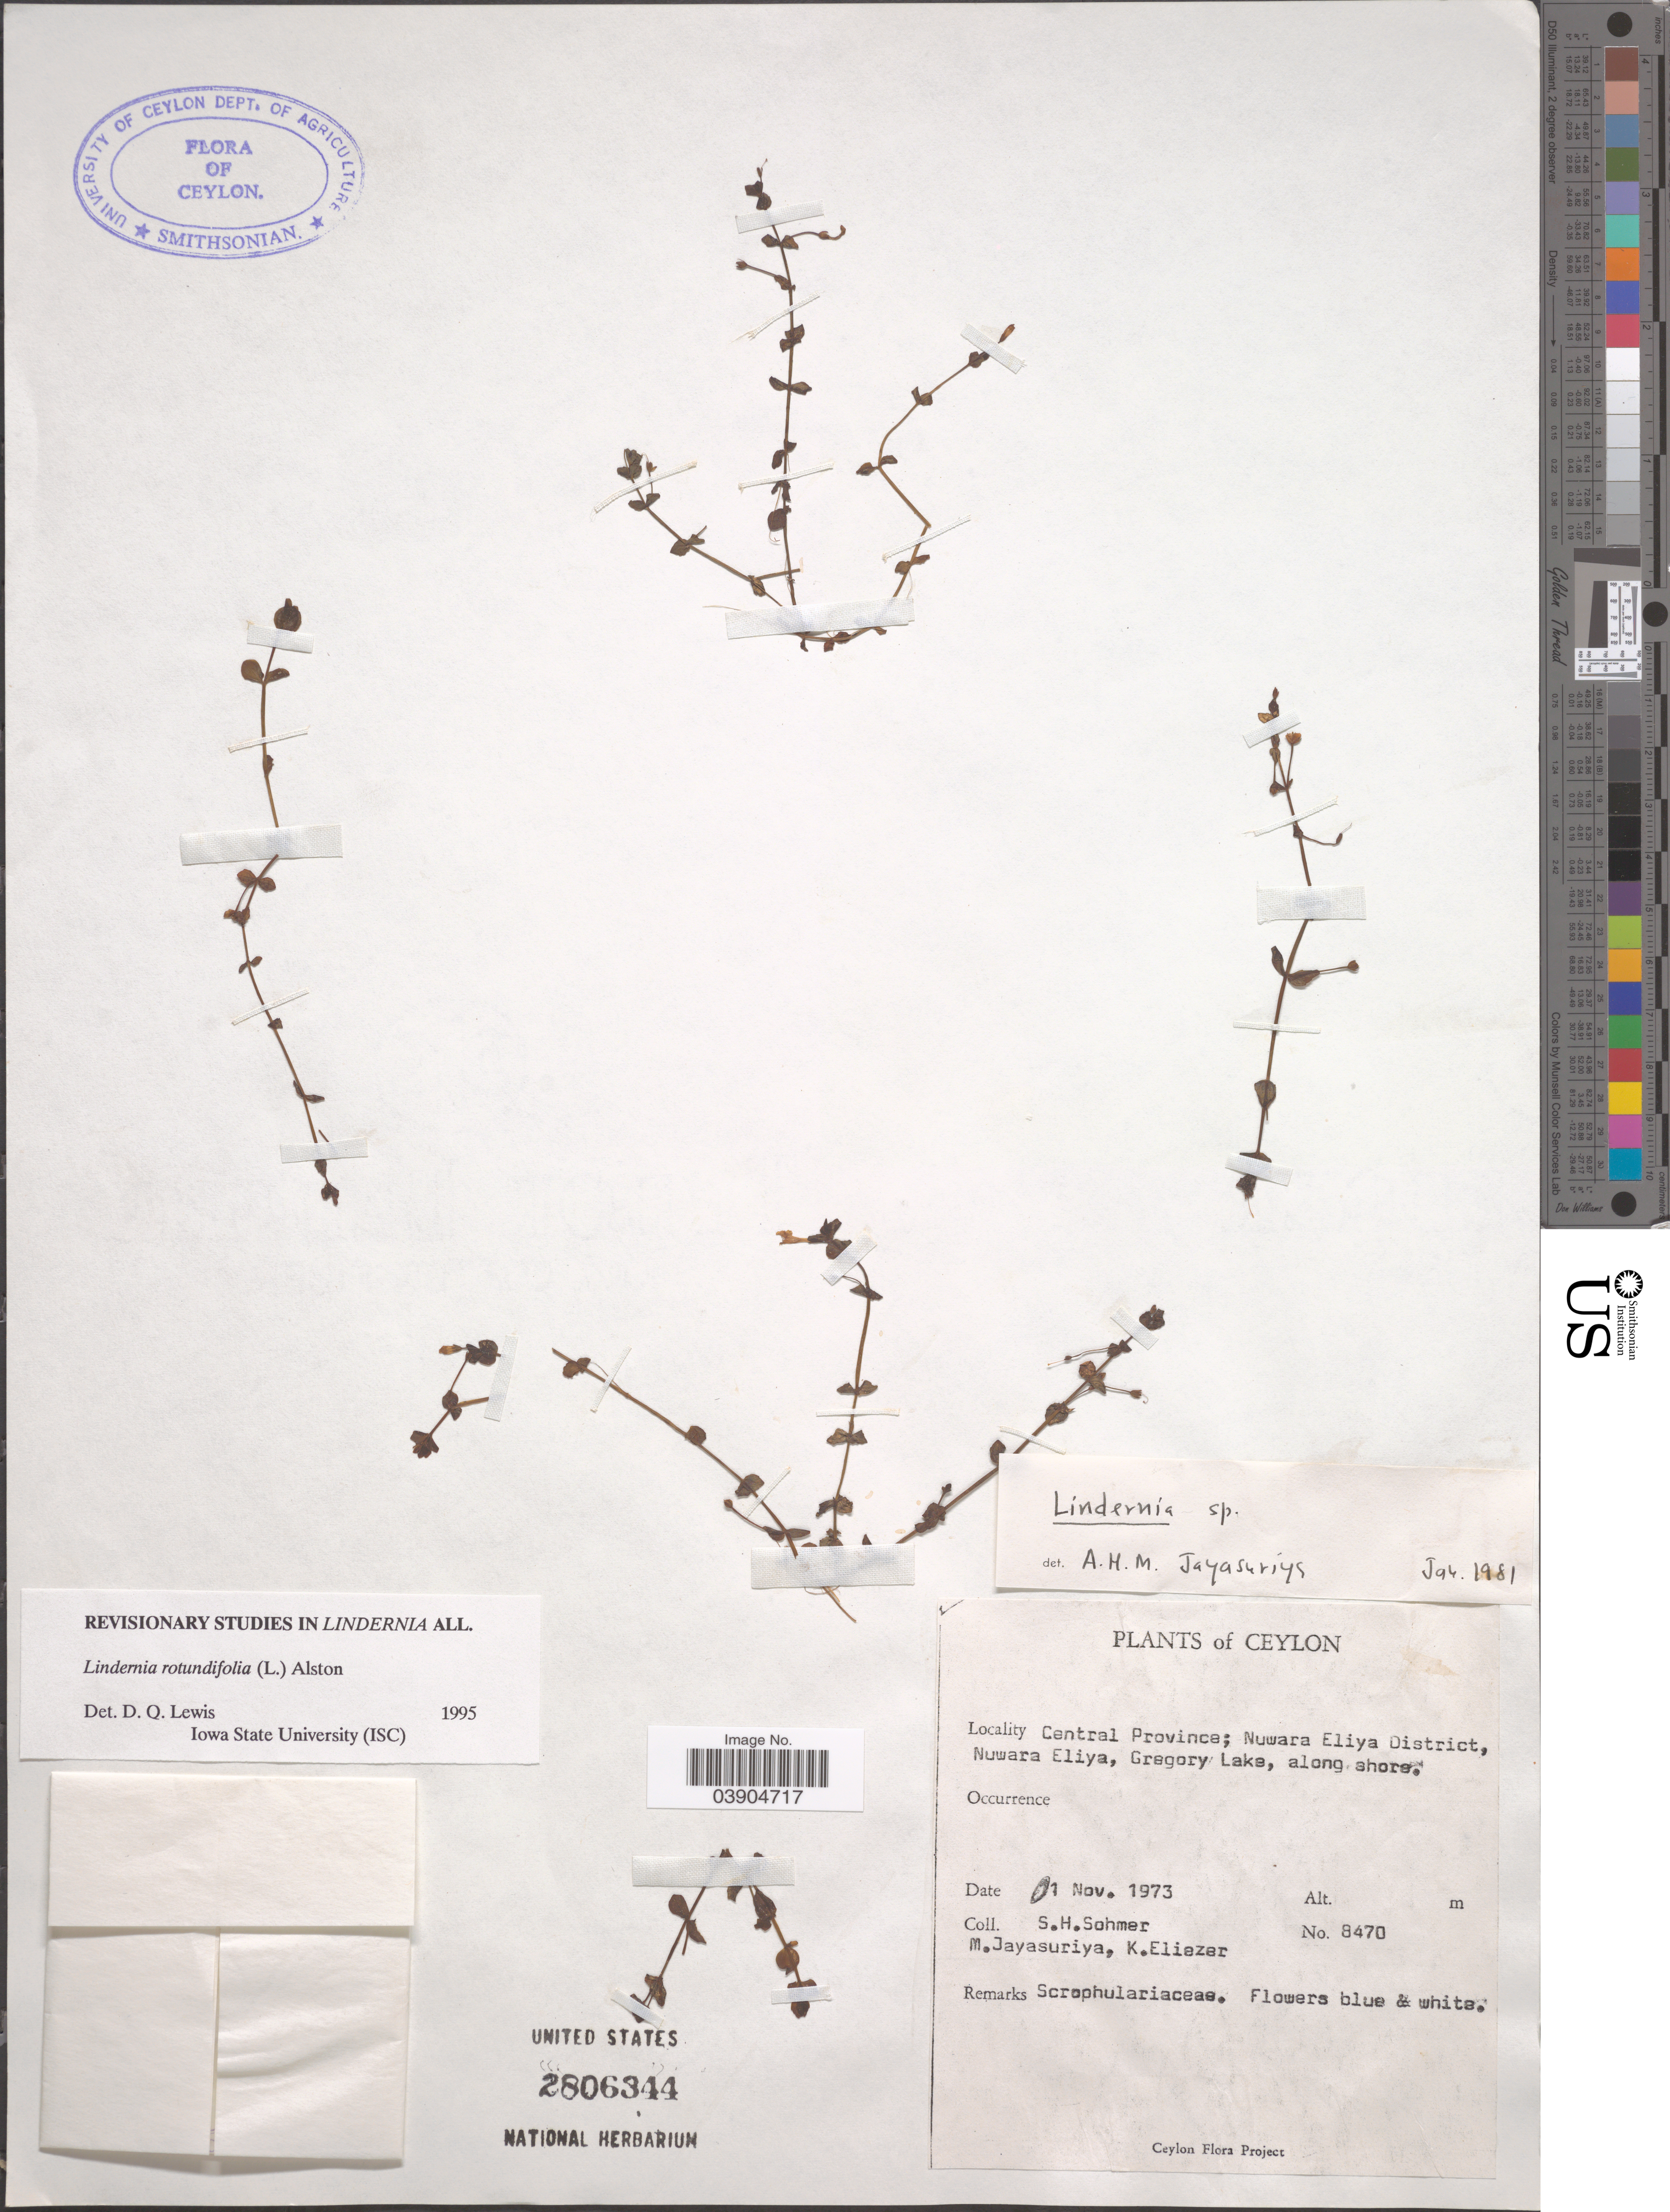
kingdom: Plantae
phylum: Tracheophyta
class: Magnoliopsida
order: Lamiales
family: Linderniaceae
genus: Lindernia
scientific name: Lindernia rotundifolia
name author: (L.) Alston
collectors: S. H. Sohmer, M. Jayasuriya & K. Eliezer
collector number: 8470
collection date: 1973-11-01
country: Sri Lanka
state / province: Central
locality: Ceylon. Nuwara Eliya District, Nuwara Eliya, Gregory Lake, along shore.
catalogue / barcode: US 2806344